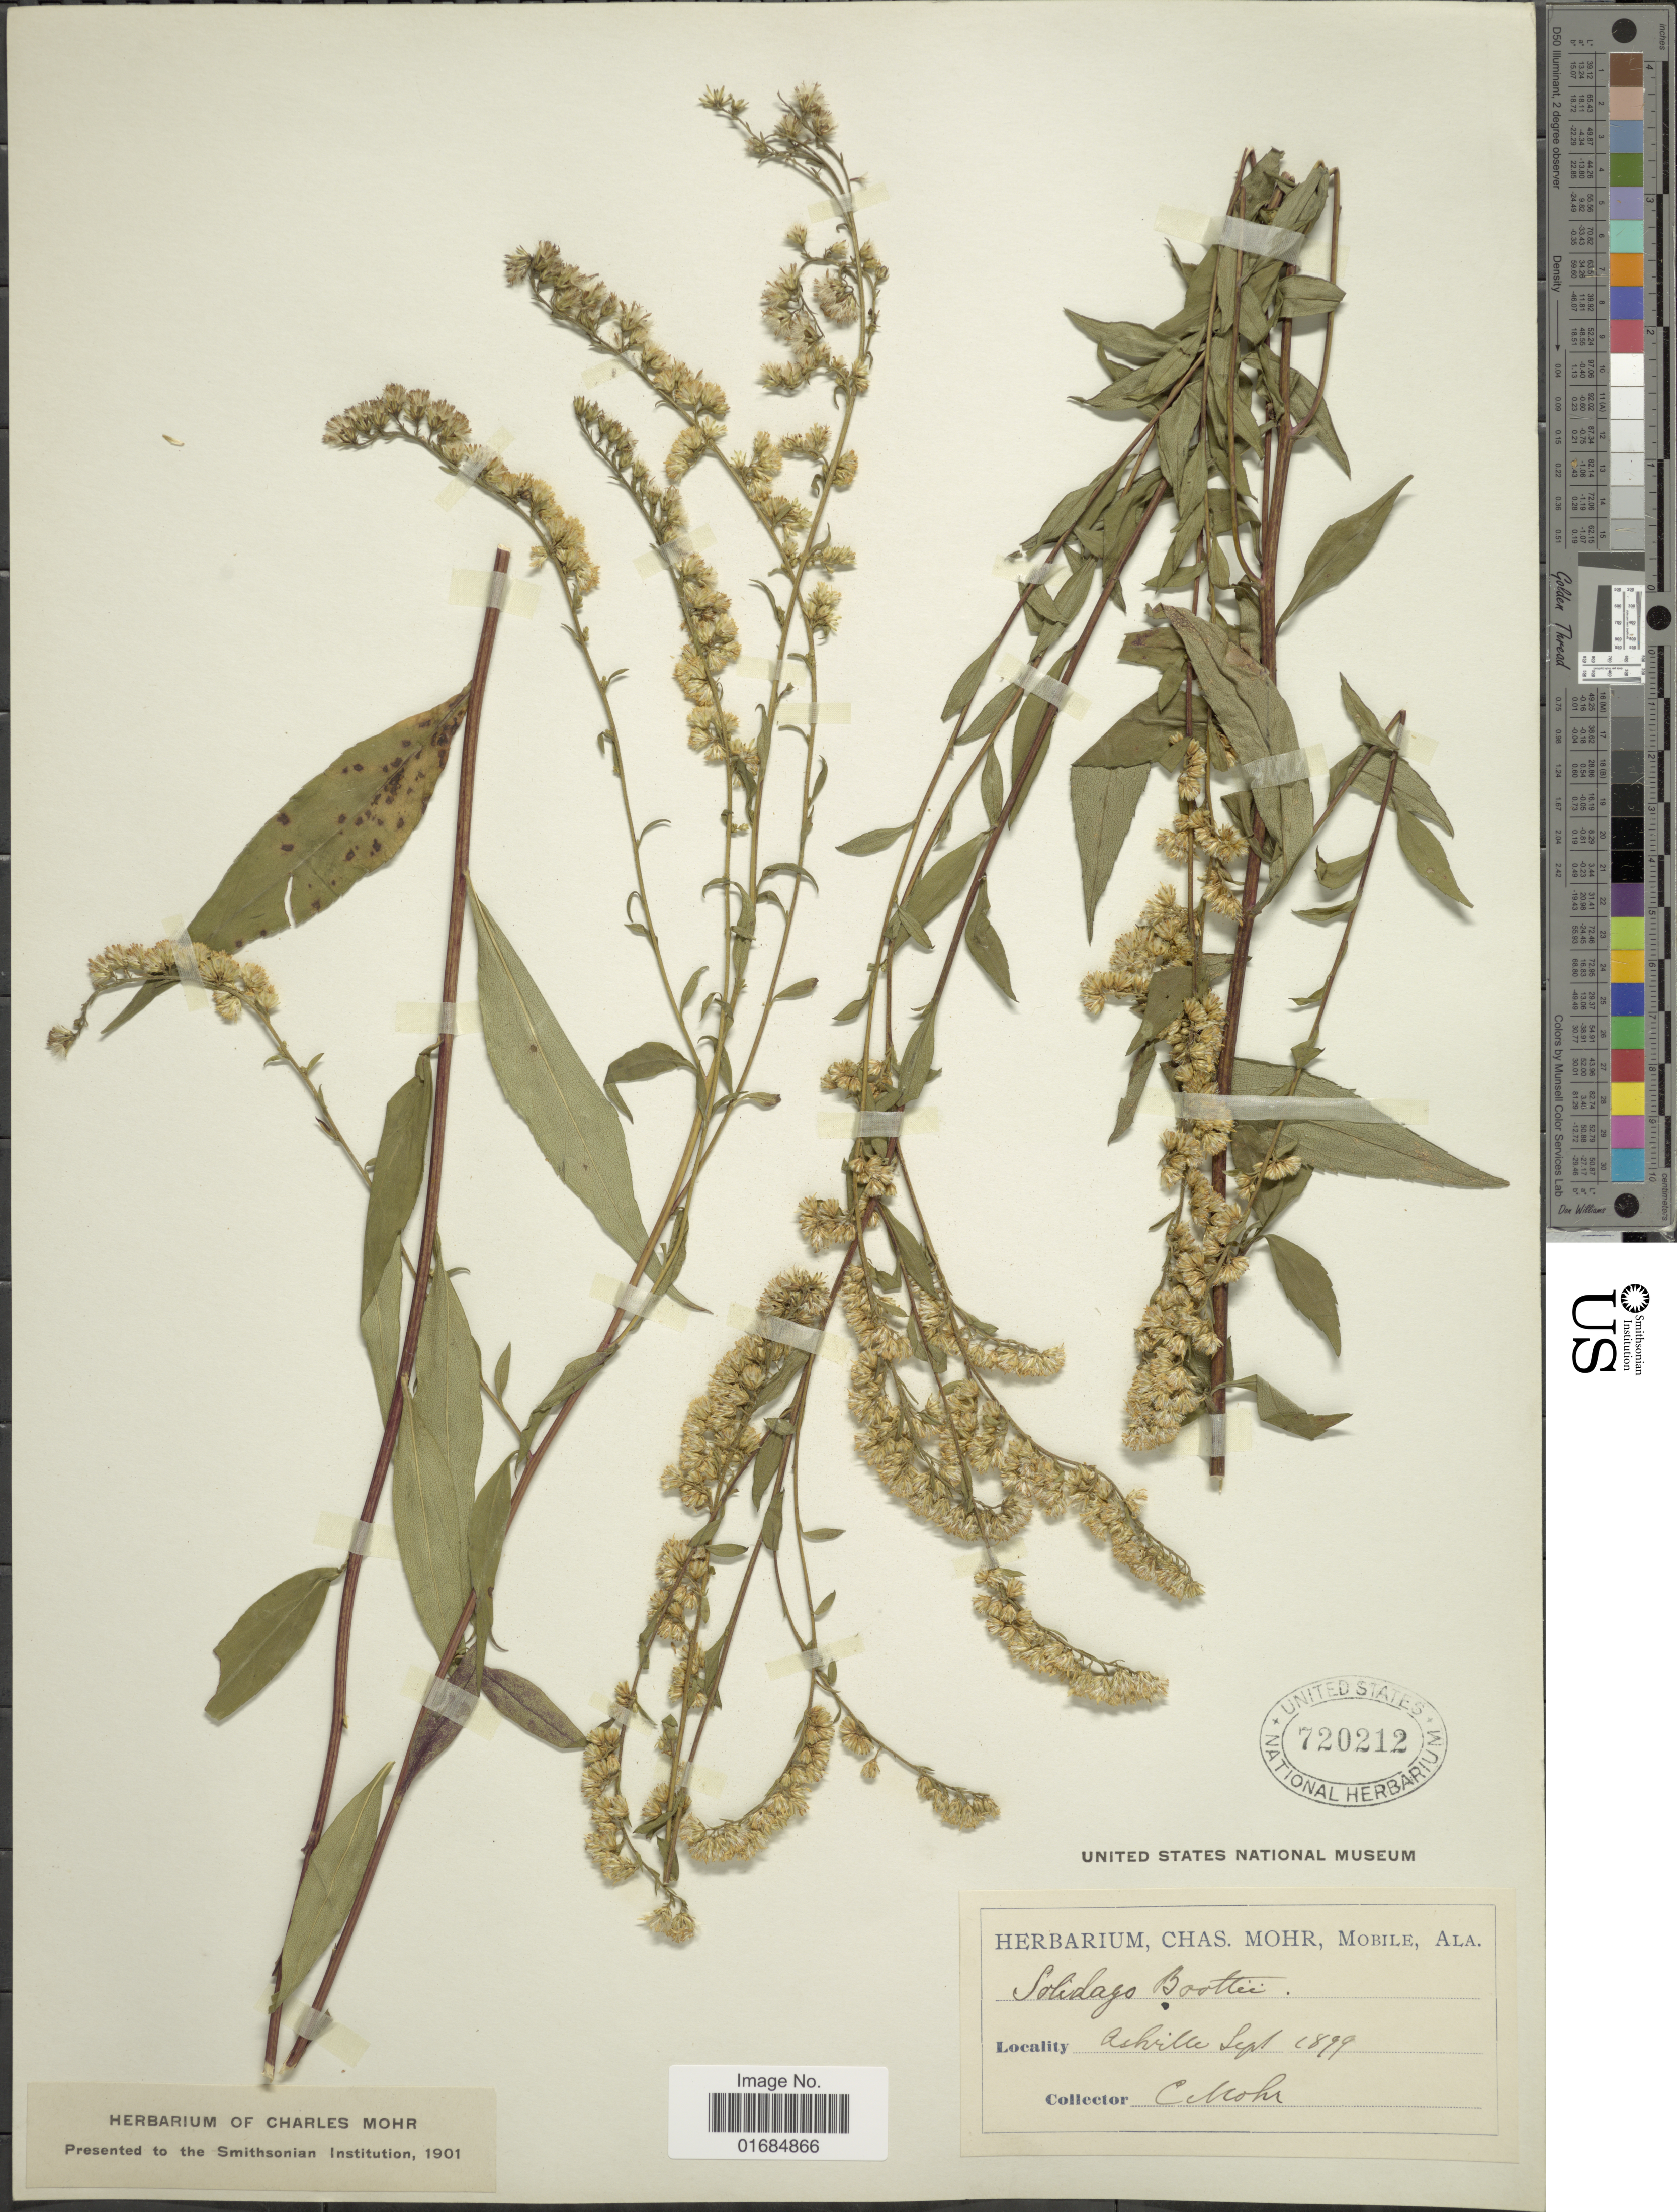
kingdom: Plantae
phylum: Tracheophyta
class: Magnoliopsida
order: Asterales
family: Asteraceae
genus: Solidago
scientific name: Solidago boottii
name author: Hook.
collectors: Mohr, C. T. (herbarium)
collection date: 1899-09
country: United States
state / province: North Carolina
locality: Asheville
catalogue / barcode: US 720212